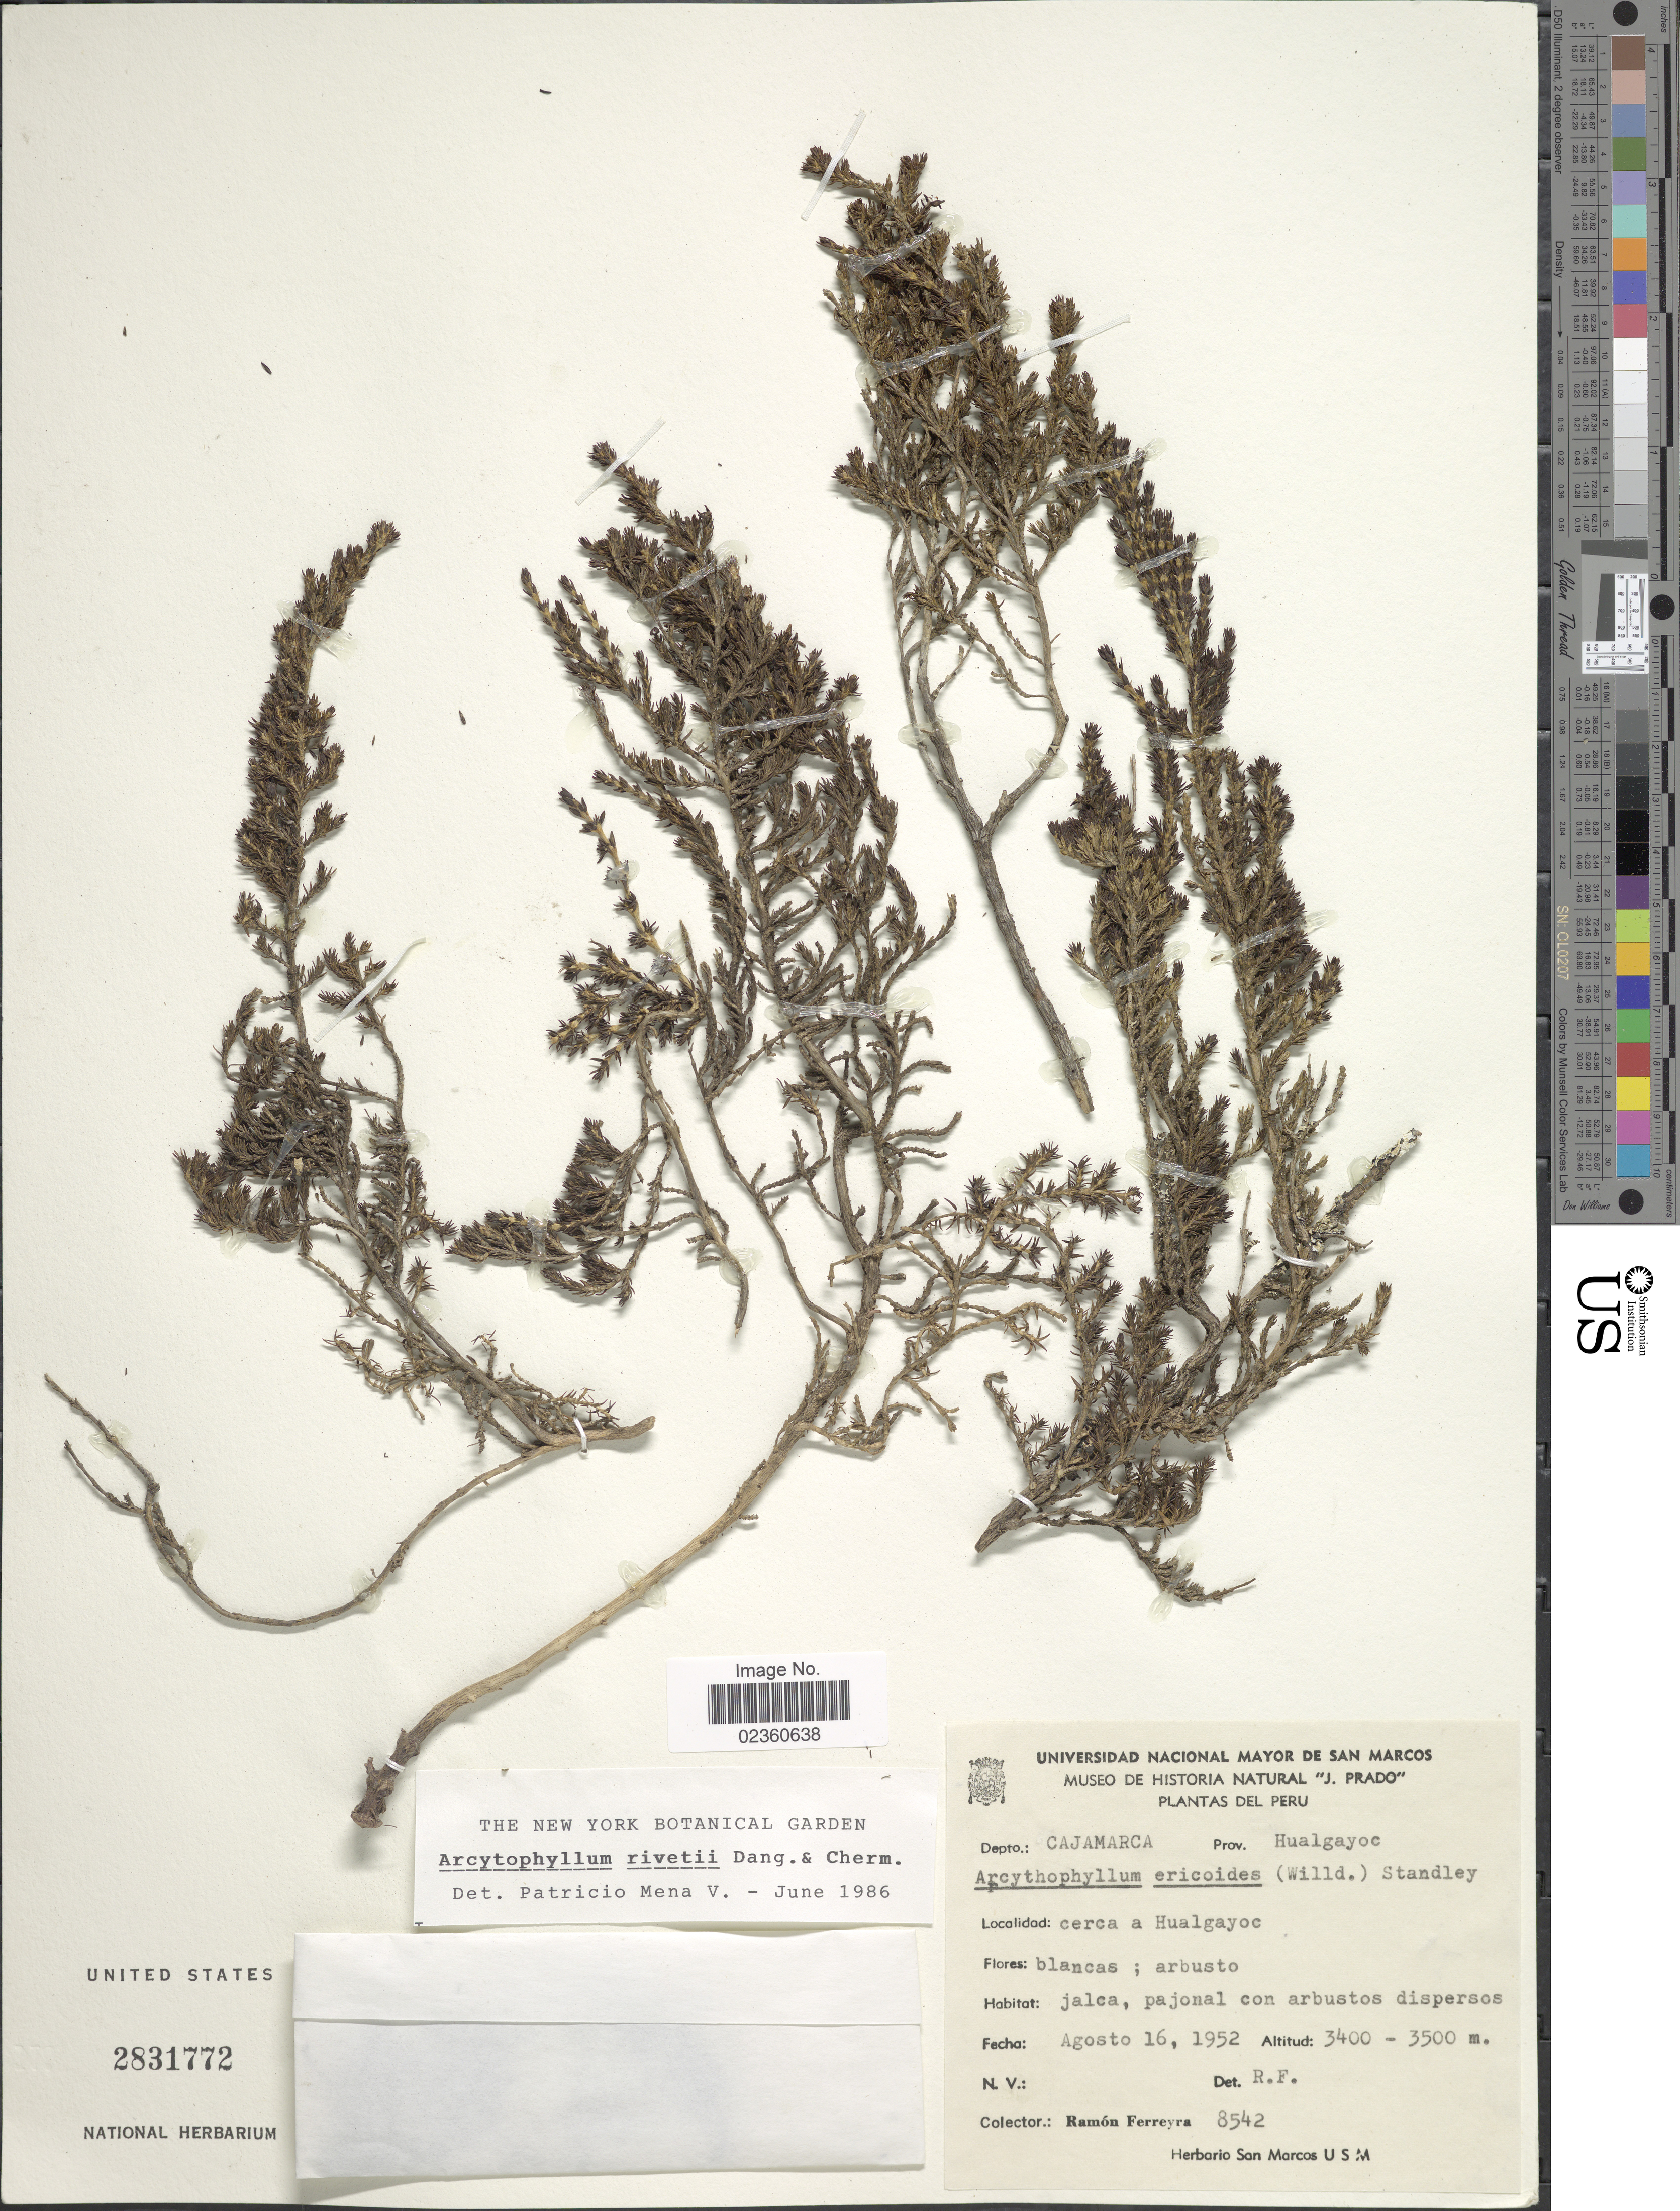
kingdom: Plantae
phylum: Tracheophyta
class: Magnoliopsida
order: Gentianales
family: Rubiaceae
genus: Arcytophyllum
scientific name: Arcytophyllum rivetii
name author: Danguy & Cherm.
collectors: R. A. Ferreyra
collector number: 8542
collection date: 1952-08-16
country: Peru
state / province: Cajamarca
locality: Depto. Cajamarca, Prov. Hualgayoc, cerca a Hualgayoc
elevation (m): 3400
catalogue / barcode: US 2831772